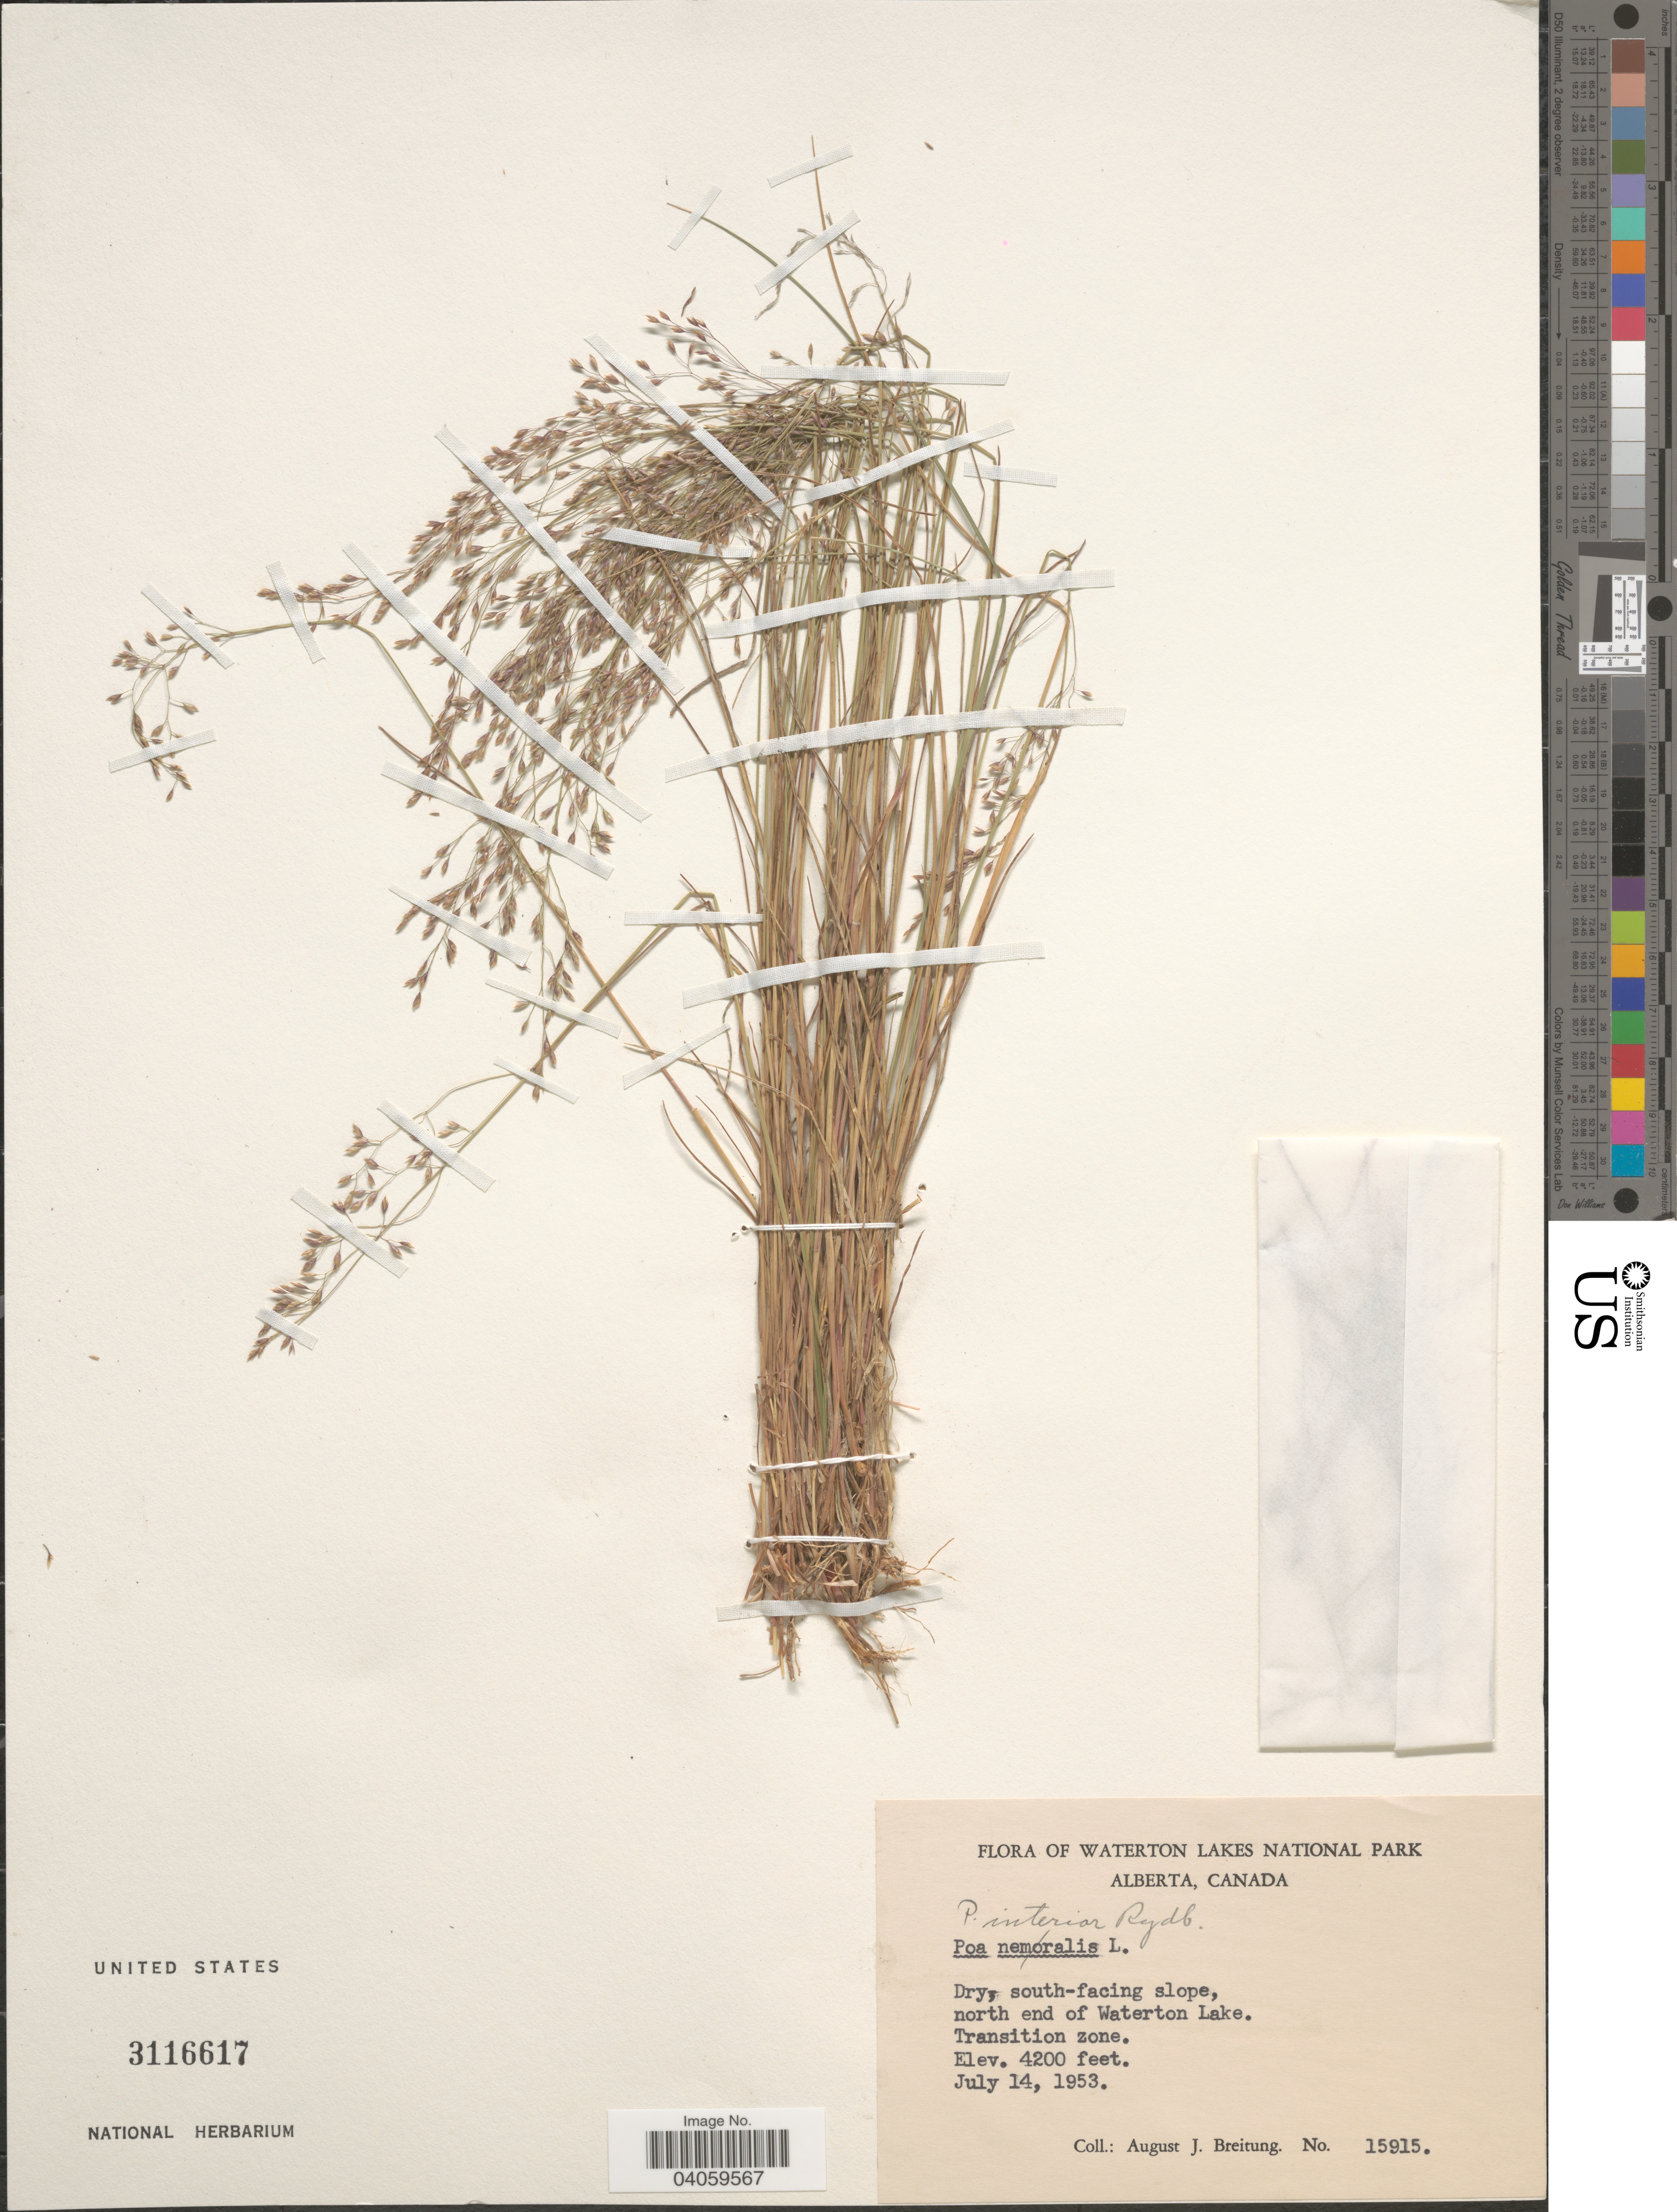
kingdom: Plantae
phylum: Tracheophyta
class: Liliopsida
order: Poales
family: Poaceae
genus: Poa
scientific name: Poa interior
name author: Rydb.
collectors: A. Breitung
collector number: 15915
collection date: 1953-07-14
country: Canada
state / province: Alberta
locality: Waterton Lakes National Park. Dry, south-facing slope, north end of Waterton Lake. Transition zone.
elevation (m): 1280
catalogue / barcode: US 3116617